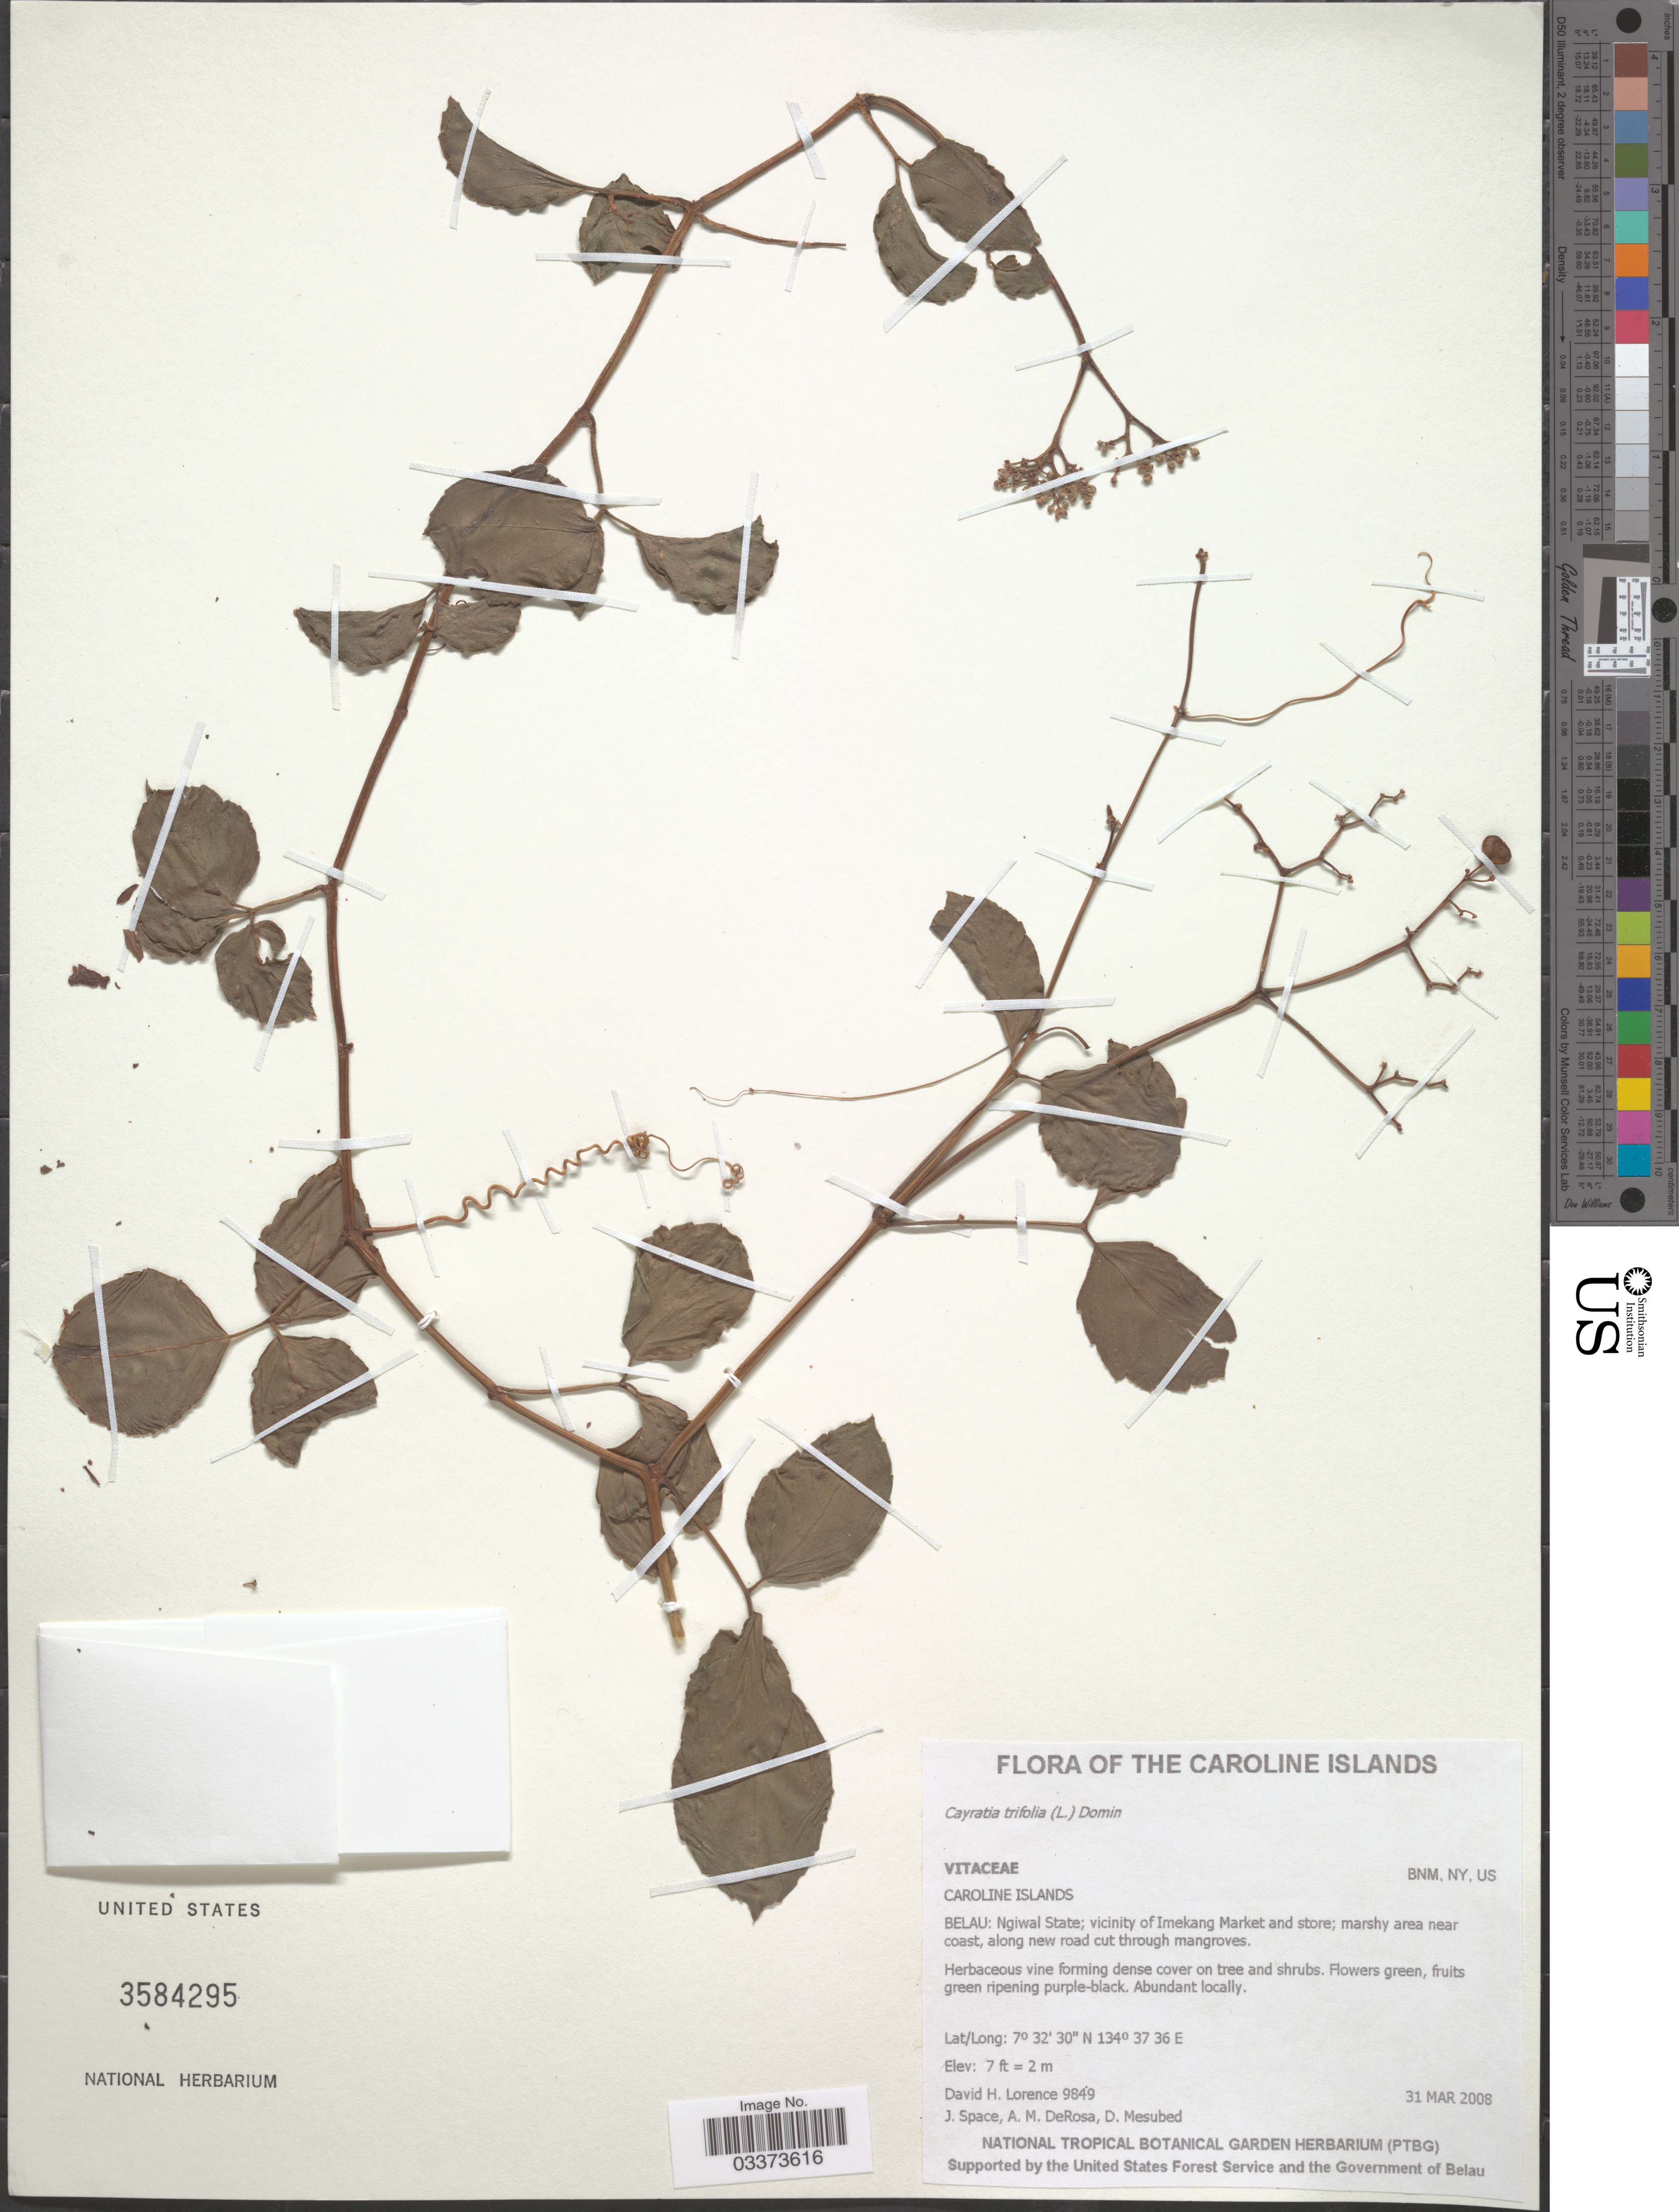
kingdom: Plantae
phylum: Tracheophyta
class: Magnoliopsida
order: Vitales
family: Vitaceae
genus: Causonis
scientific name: Causonis trifolia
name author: (L.) Mabb. & J. Wen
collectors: D. Lorence, J. Space, A. DeRosa & D. Mesubed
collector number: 9849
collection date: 2008-03-31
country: Palau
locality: The Caroline Islands. Belau: Ngiwal State; vicinity of Imekang Market and store; marshy area near coast, along new road cut through mangroves.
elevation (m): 2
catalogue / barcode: US 3584295